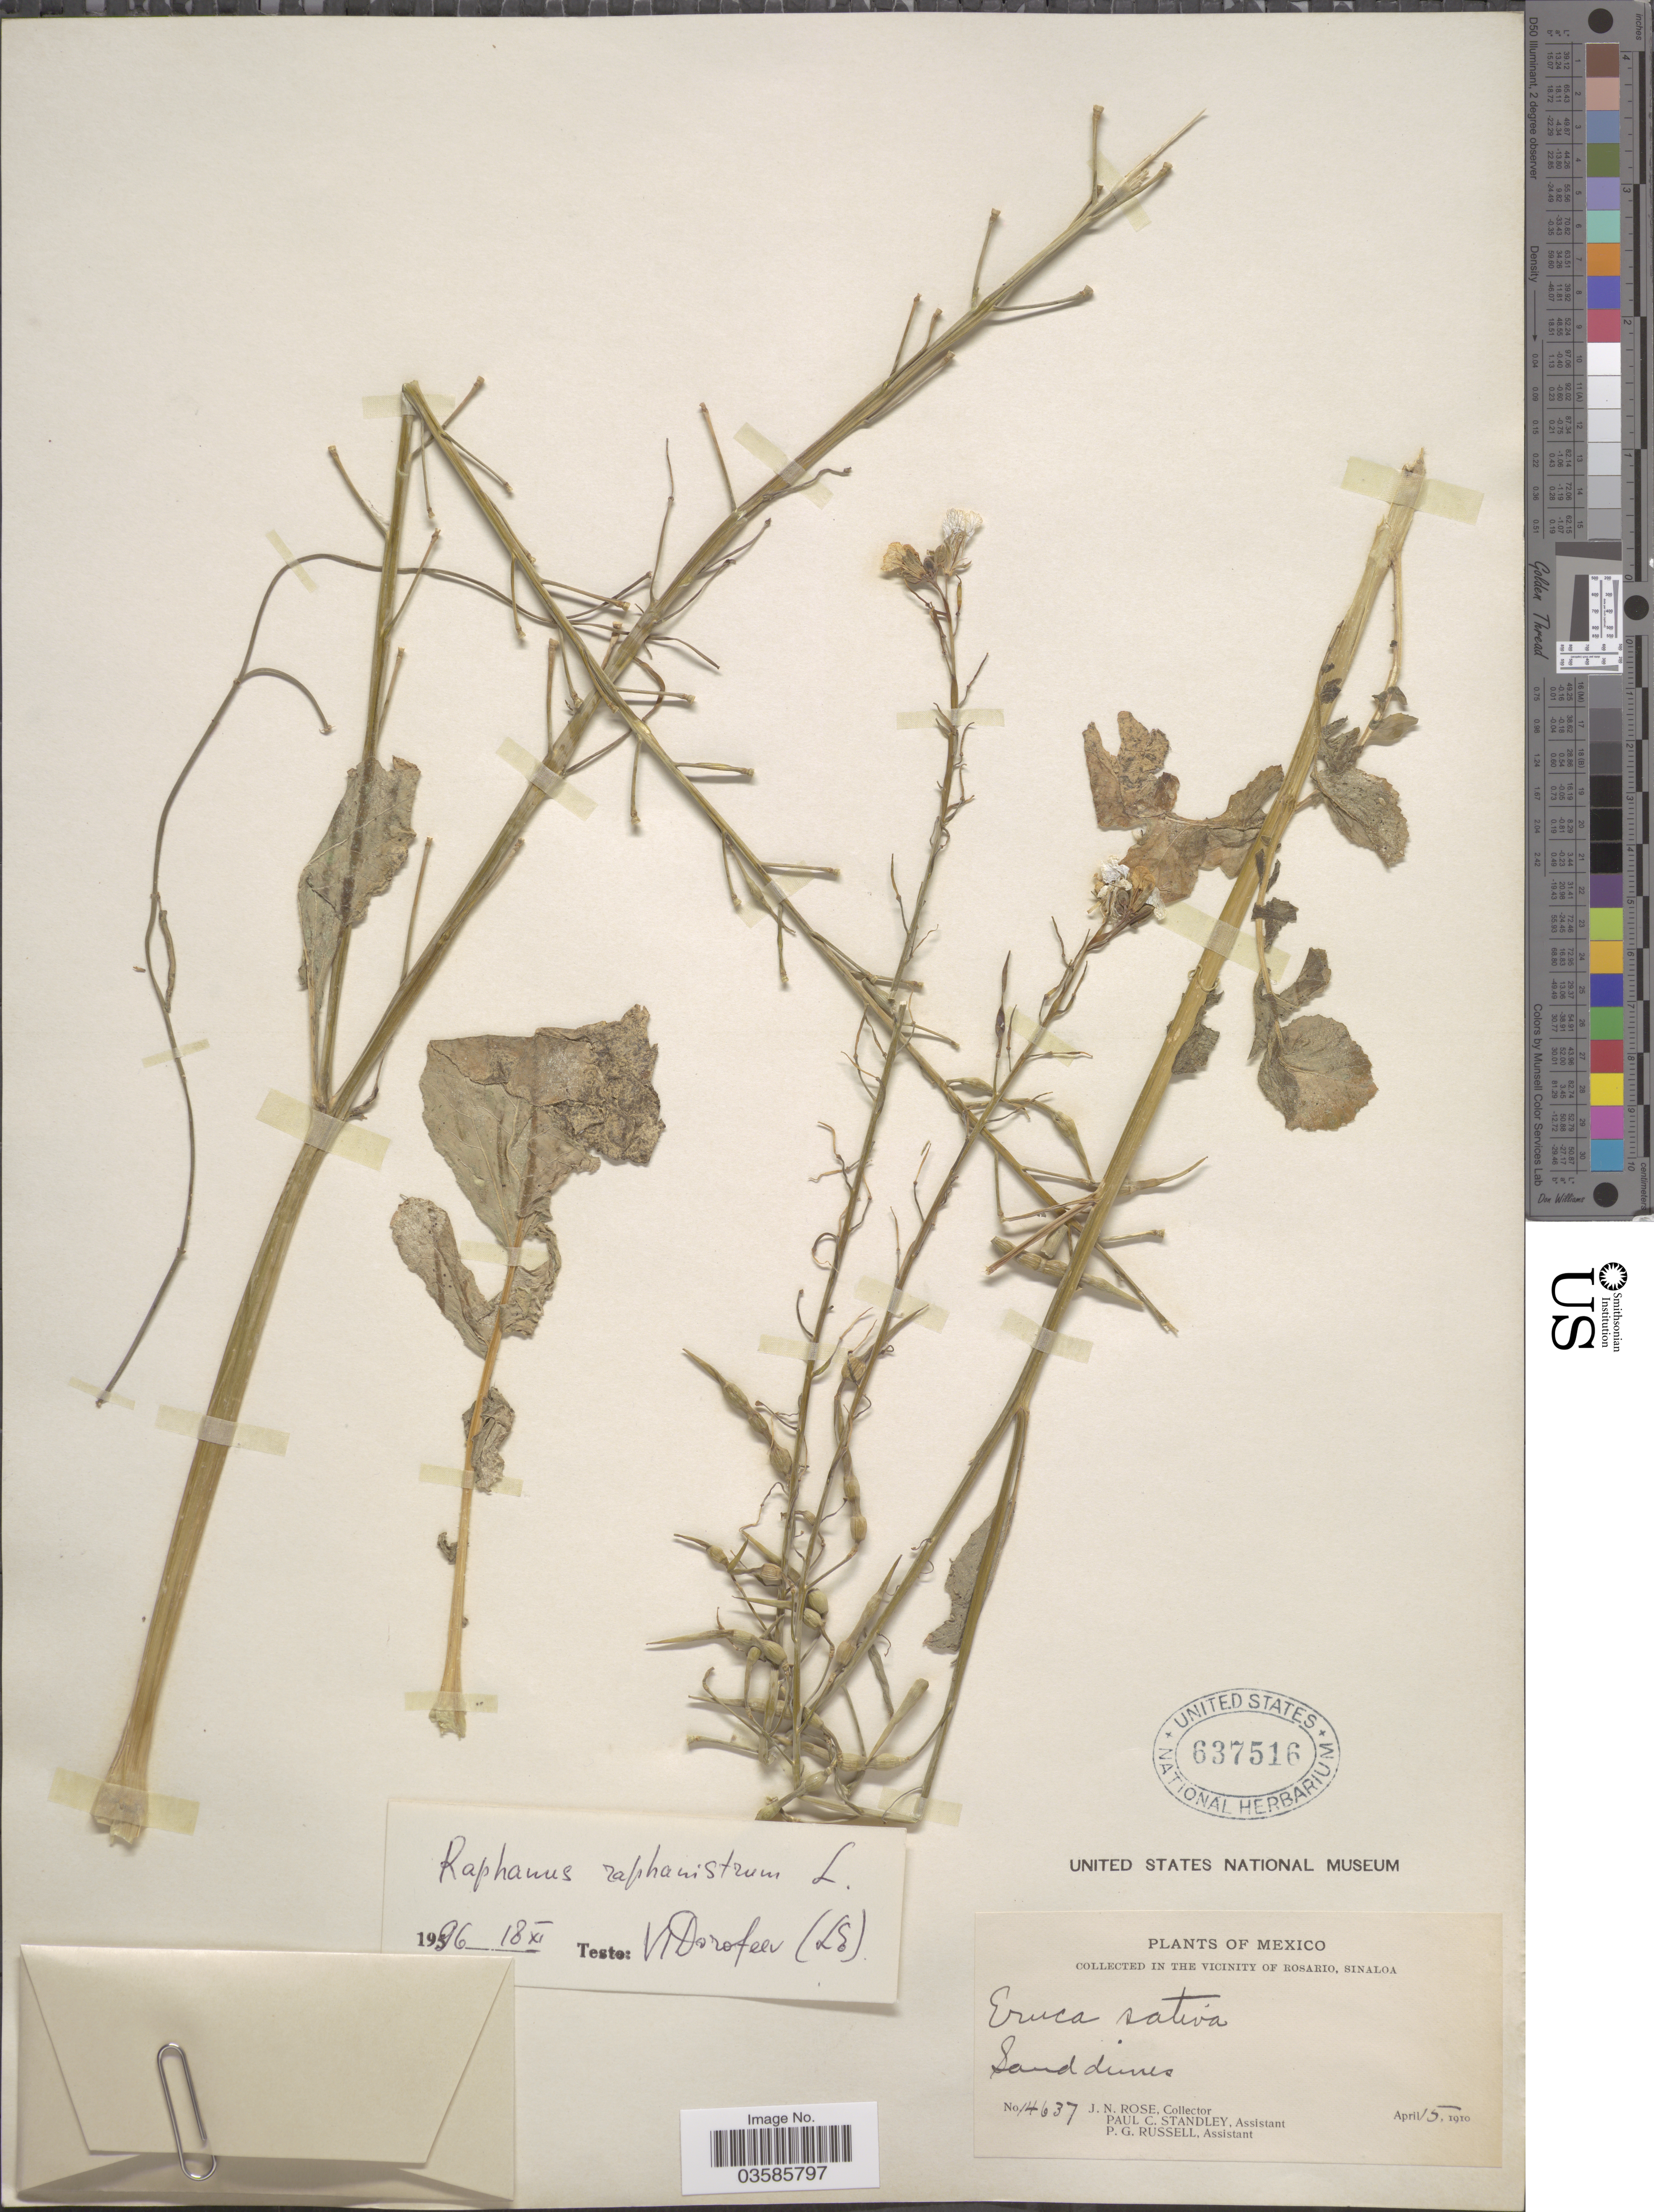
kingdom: Plantae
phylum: Tracheophyta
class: Magnoliopsida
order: Brassicales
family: Brassicaceae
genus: Raphanus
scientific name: Raphanus raphanistrum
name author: L.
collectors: J. N. Rose, P. C. Standley & P. G. Russell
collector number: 14637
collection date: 1910-04-15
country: Mexico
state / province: Sinaloa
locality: Collected in the vicinity of Rosario.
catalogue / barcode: US 637516